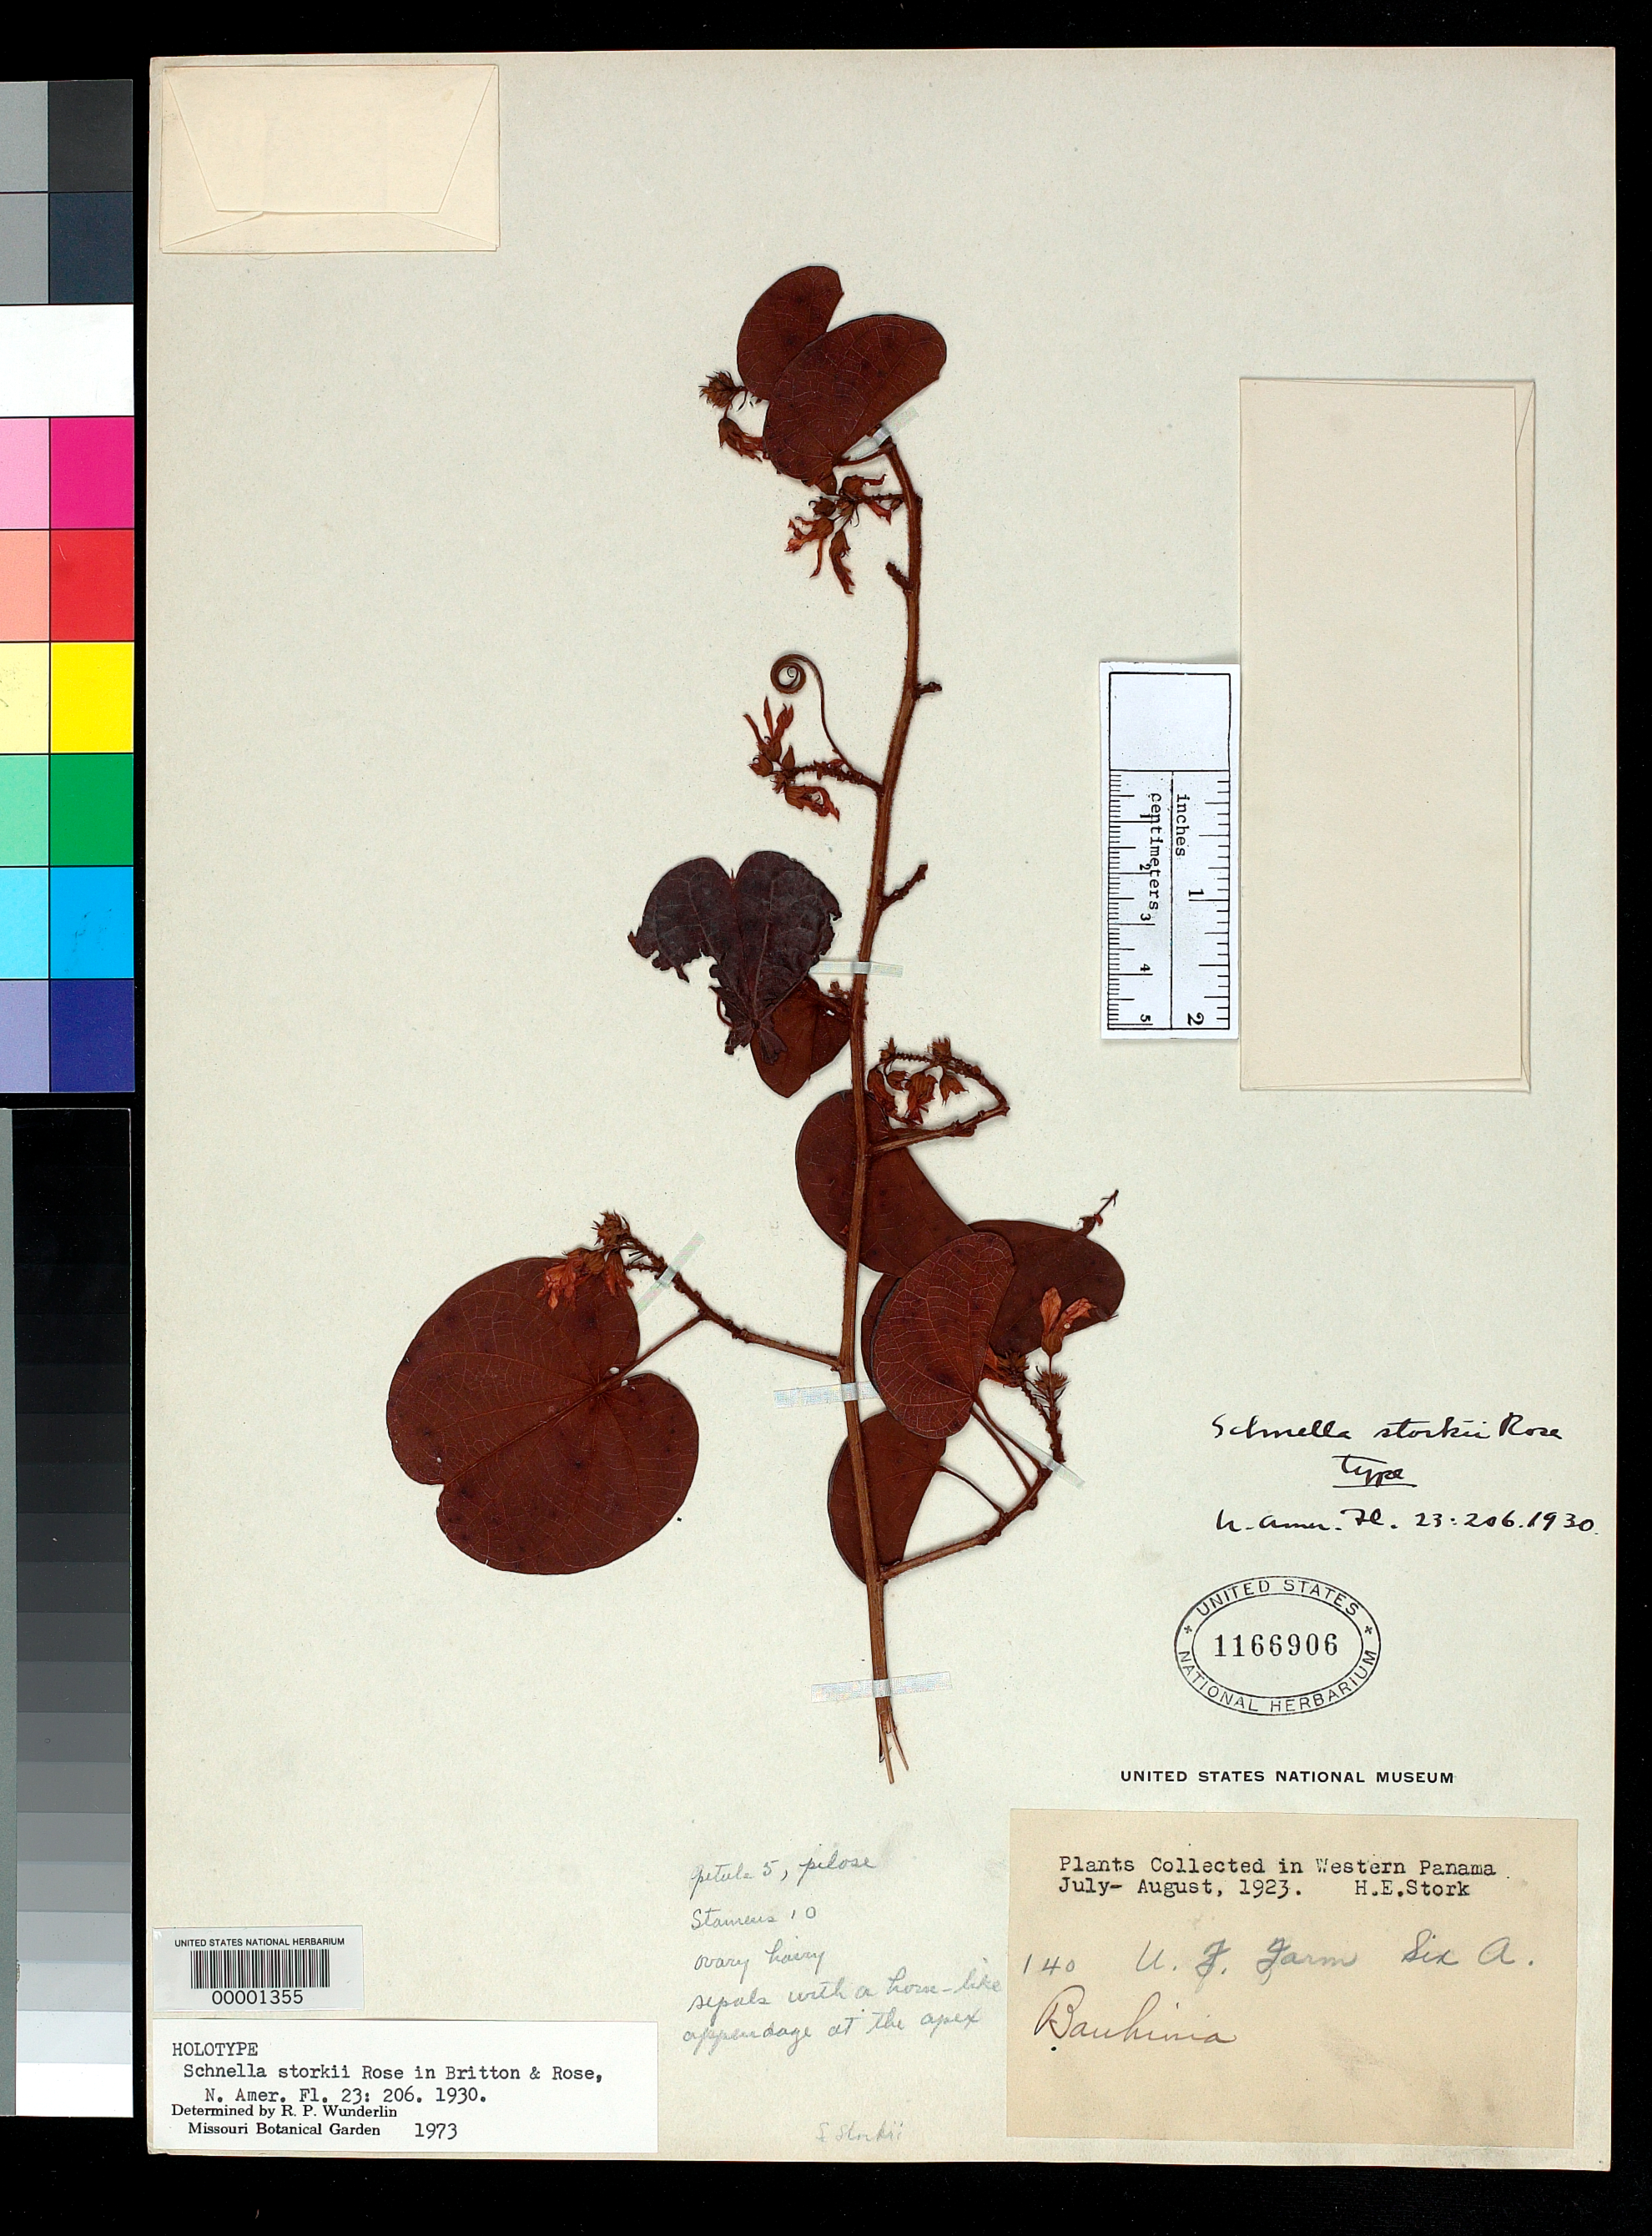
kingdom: Plantae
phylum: Tracheophyta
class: Magnoliopsida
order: Fabales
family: Fabaceae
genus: Schnella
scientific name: Schnella storkii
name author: Rose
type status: Holotype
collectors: H. E. Stork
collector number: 140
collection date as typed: Jul 1923 to -- Aug 1923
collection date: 1923-07/1923-08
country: Panama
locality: NW of Boquete towards Parque Nacional Volcan Baru.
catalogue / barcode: US 1166906